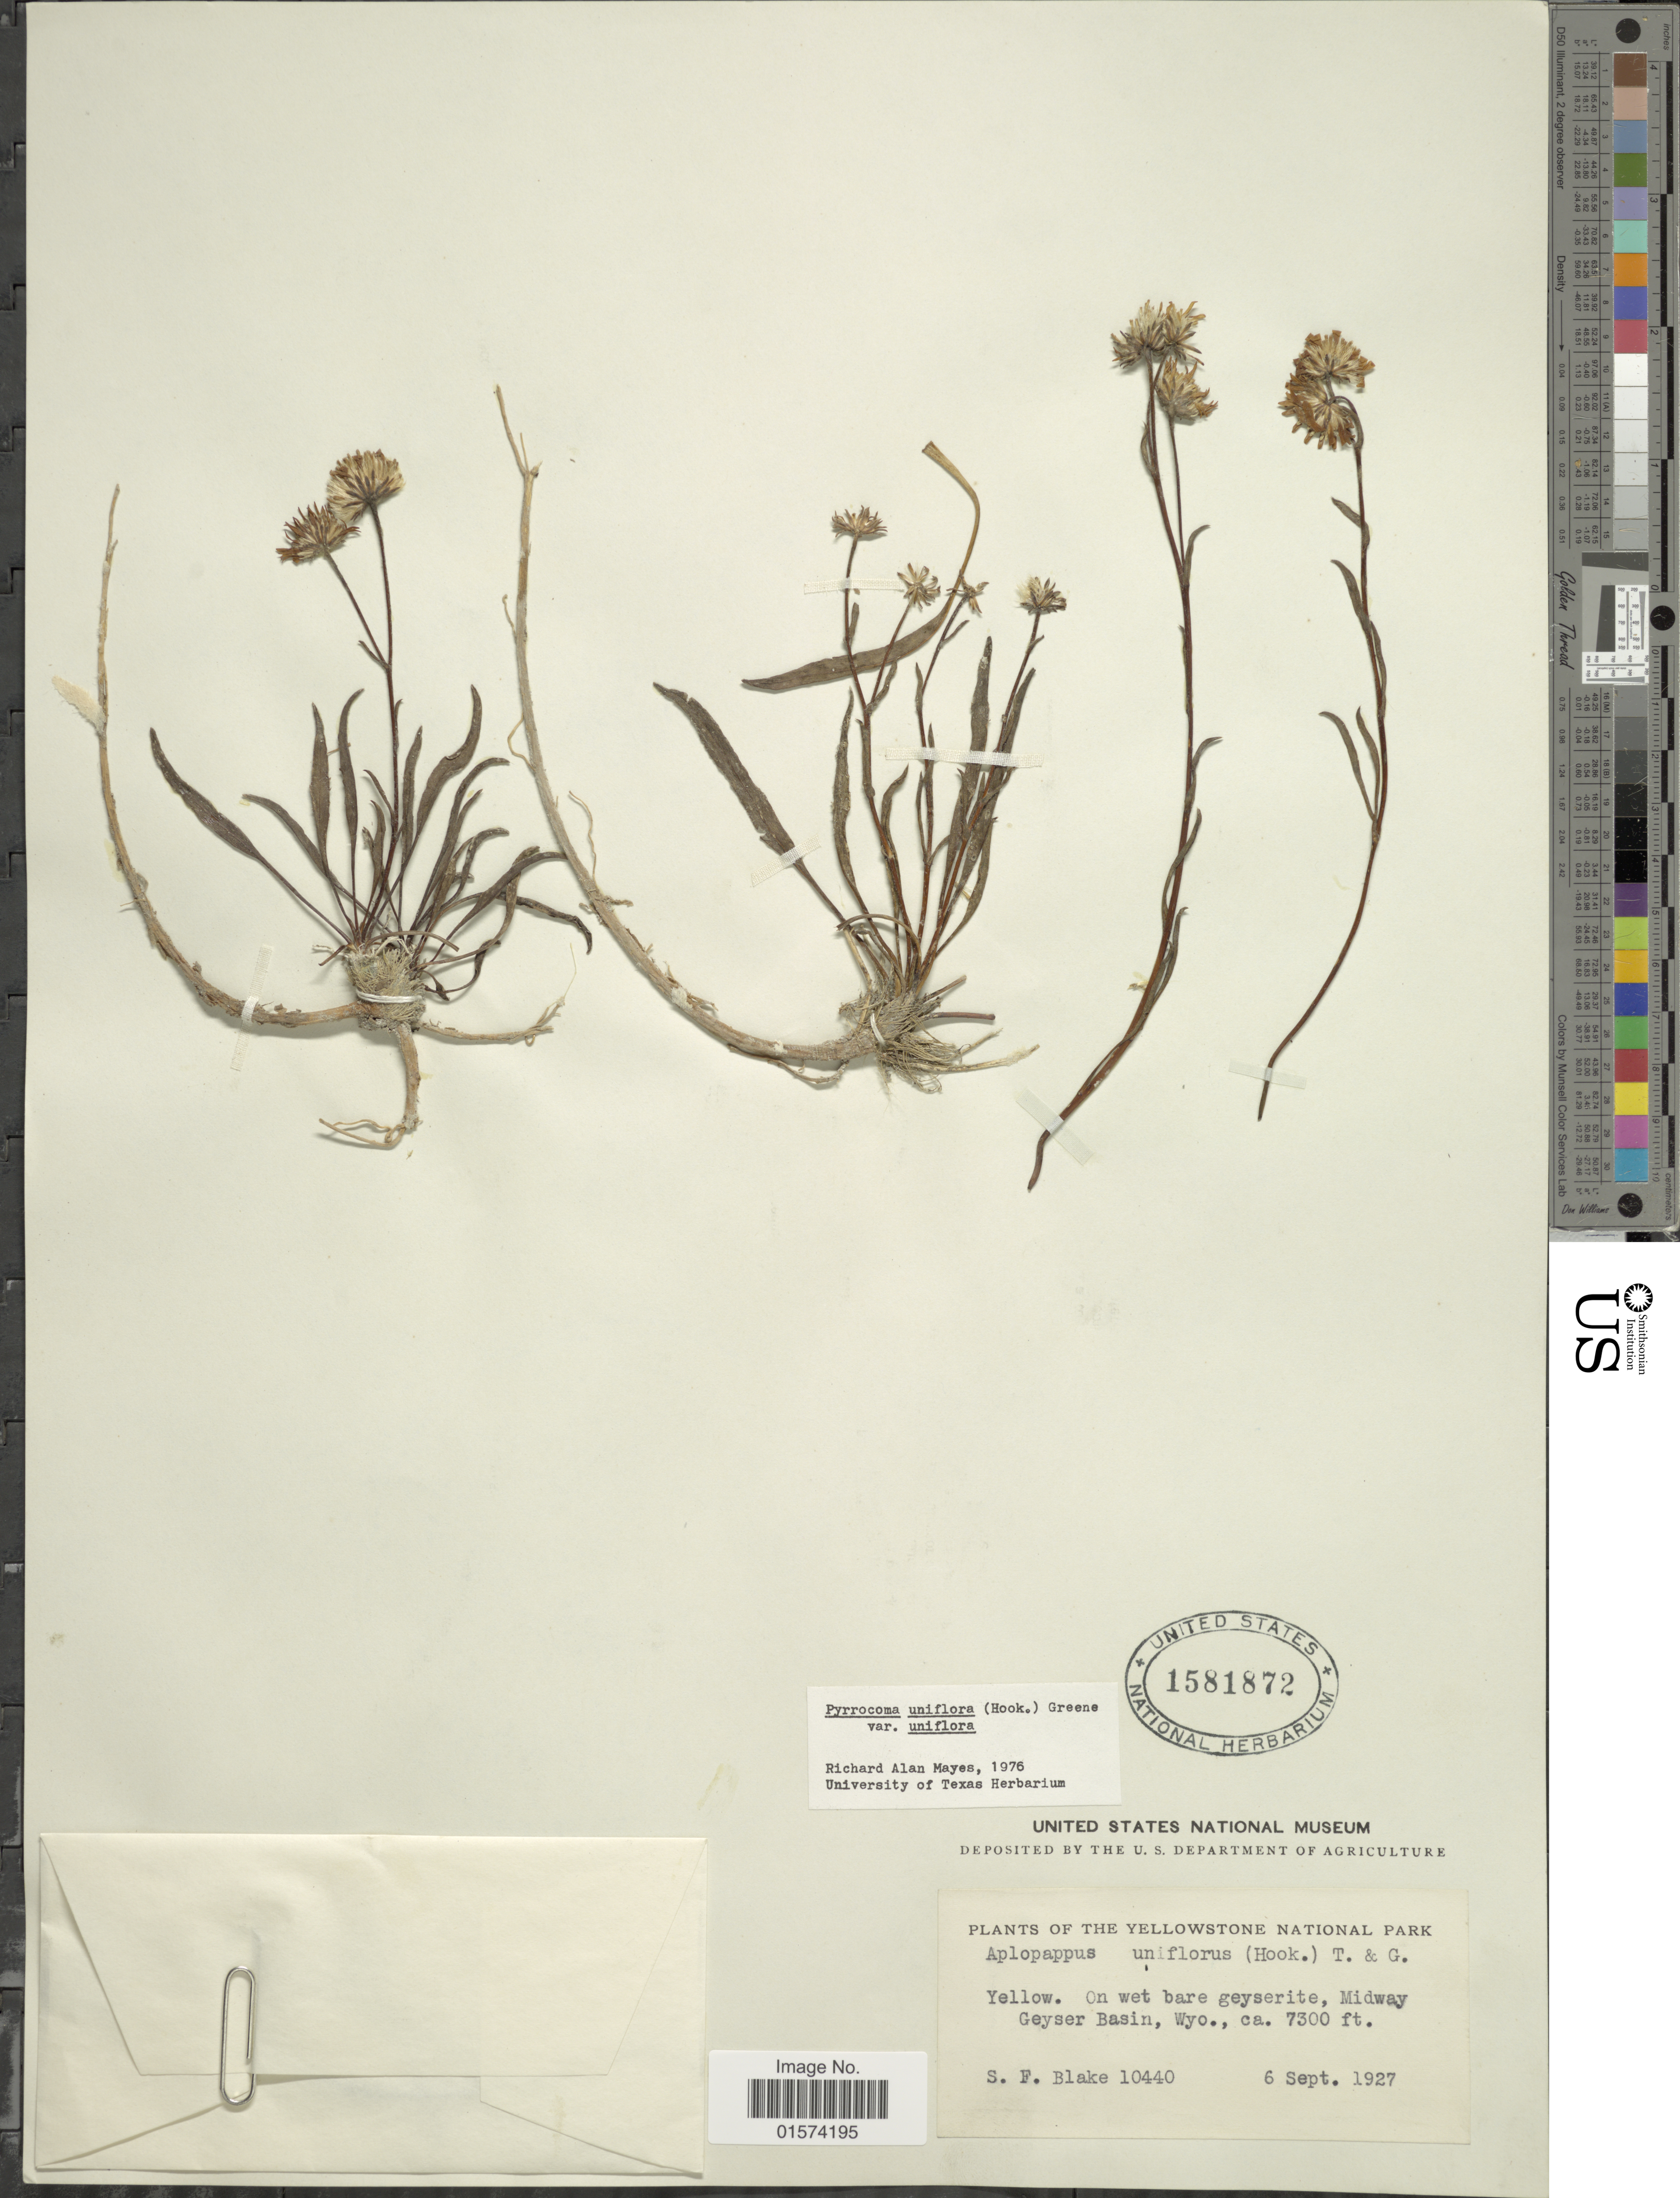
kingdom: Plantae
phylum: Tracheophyta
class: Magnoliopsida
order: Asterales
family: Asteraceae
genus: Pyrrocoma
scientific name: Pyrrocoma uniflora var. uniflora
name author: (Hook.) Greene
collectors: S. Blake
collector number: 10440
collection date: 1927-09-06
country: United States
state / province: Wyoming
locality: Yellowstone National Park, on wet nare geyserite, Midway Geyser basin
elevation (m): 2225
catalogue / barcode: US 1581872